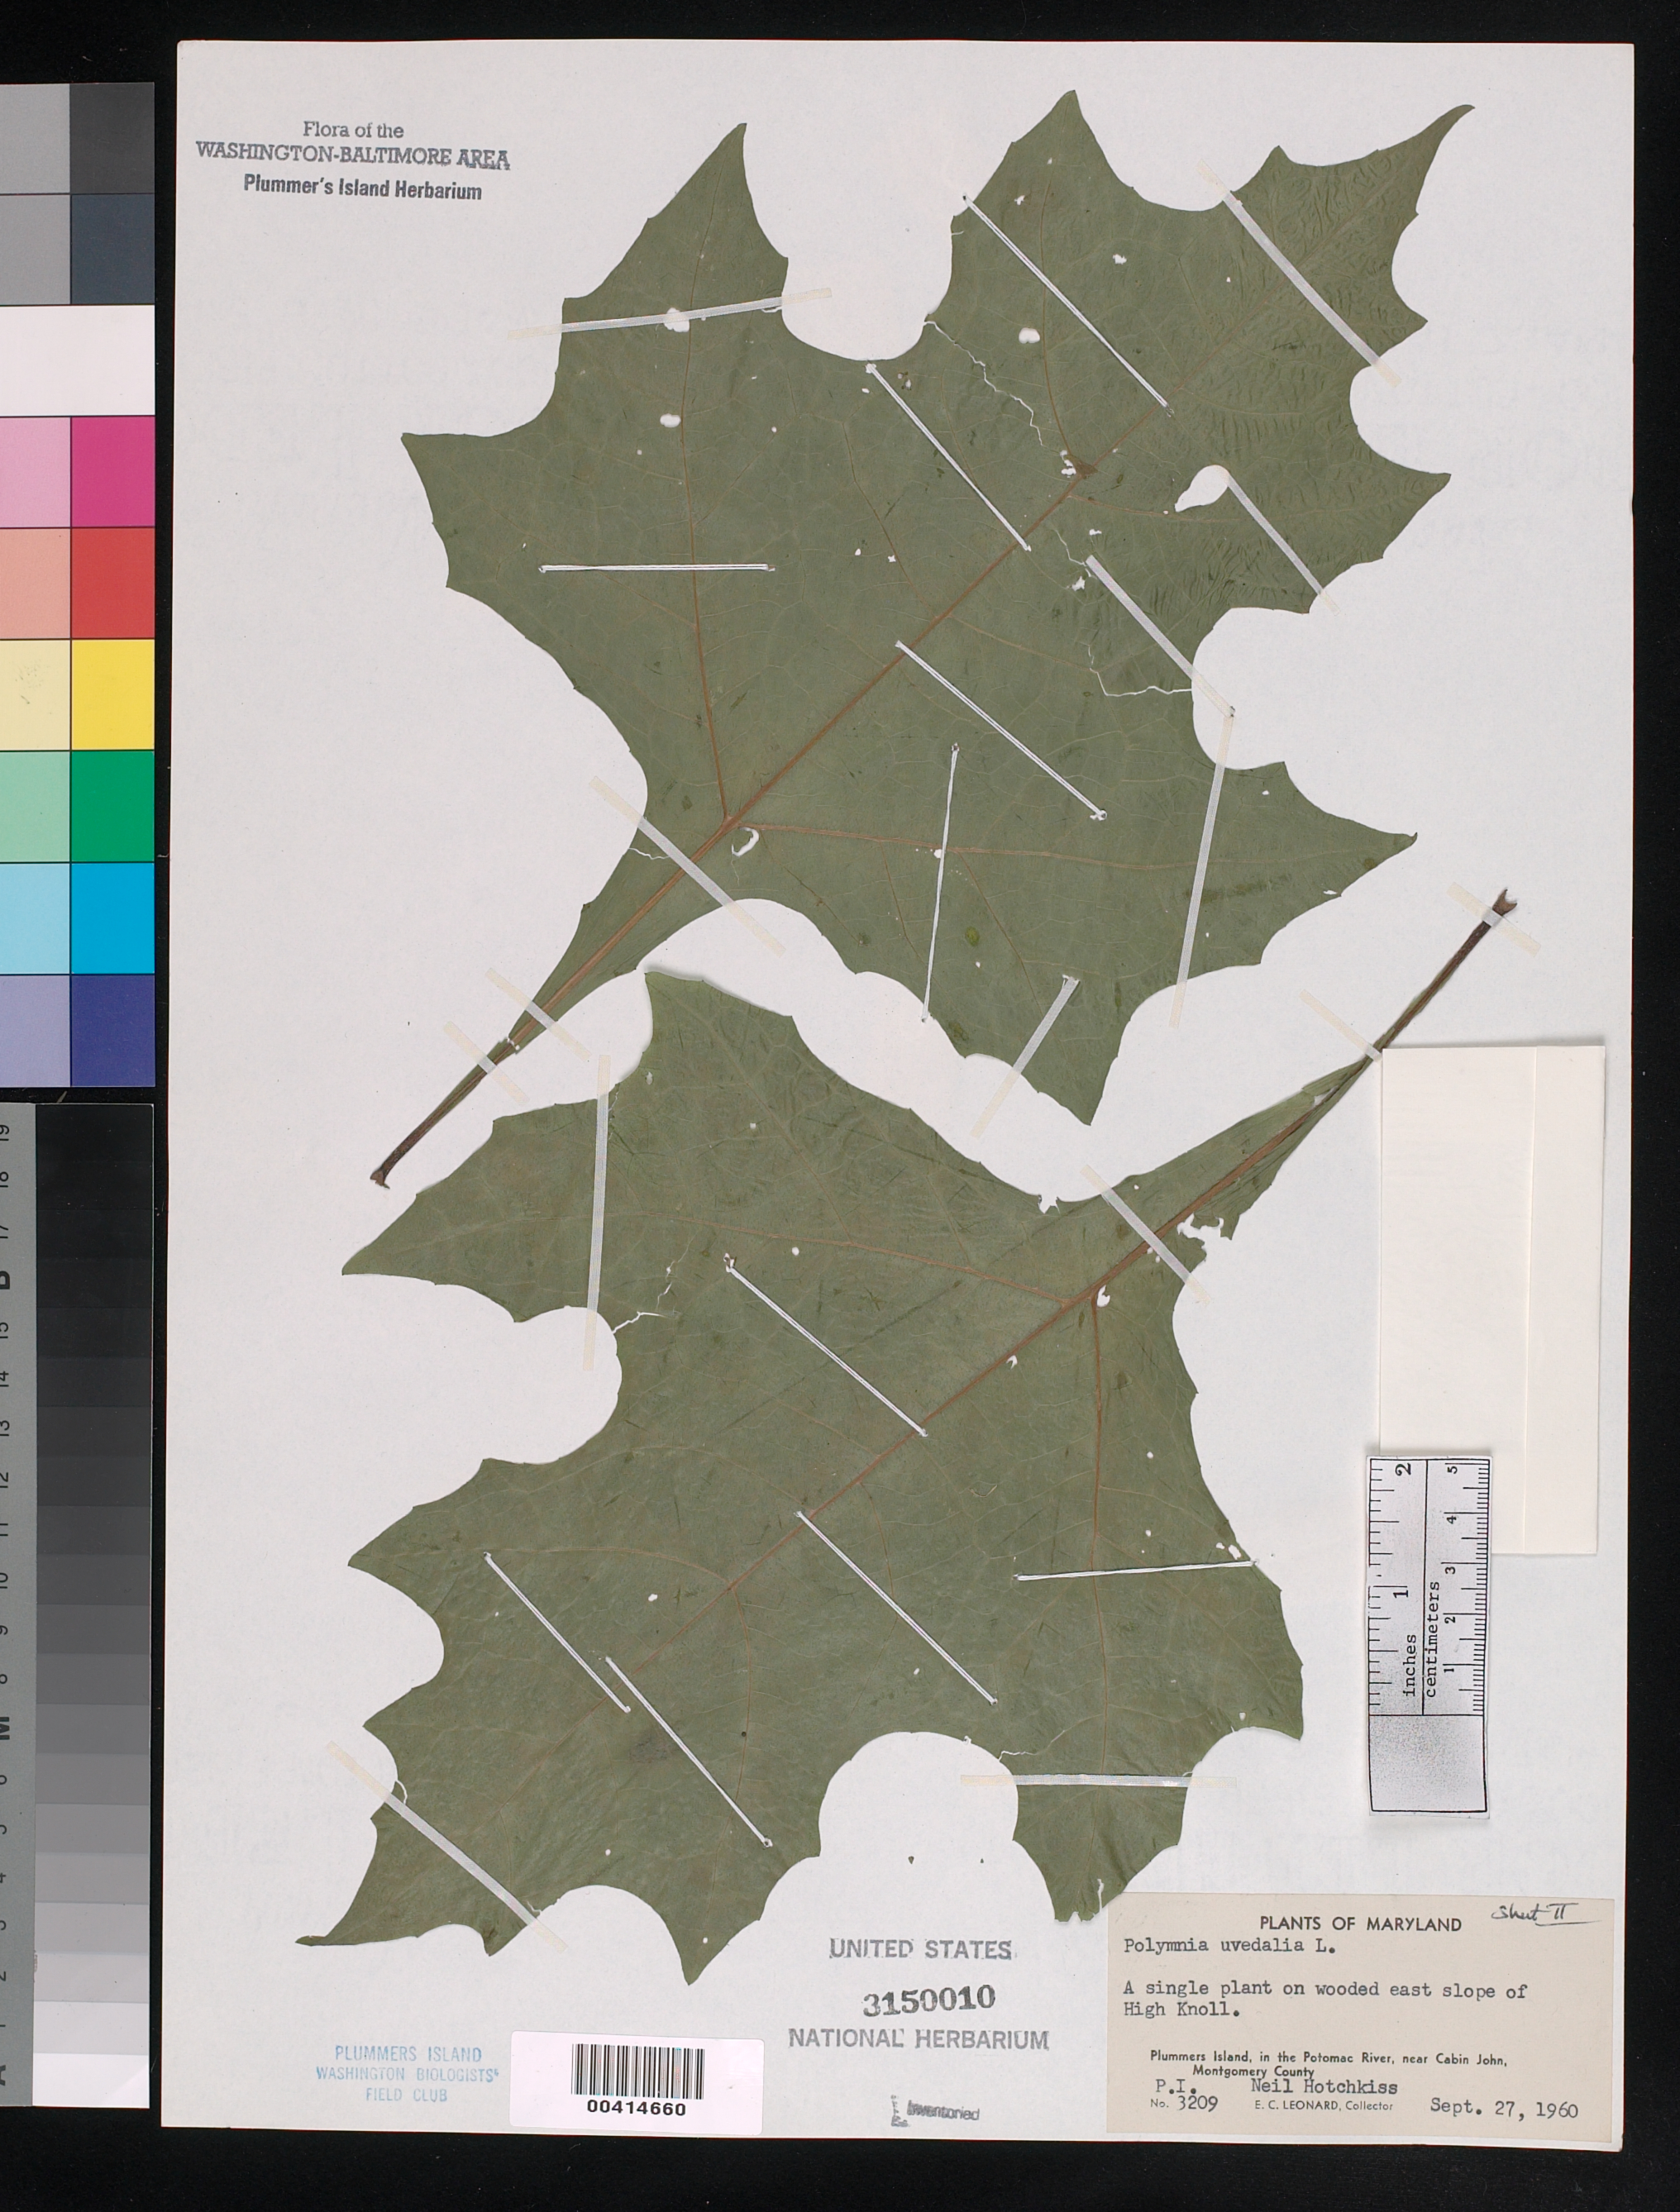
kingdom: Plantae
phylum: Tracheophyta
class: Magnoliopsida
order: Asterales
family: Asteraceae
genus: Smallanthus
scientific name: Smallanthus uvedalia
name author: (L.) Mack. ex Mack.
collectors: N. Hotchkiss & E. C. Leonard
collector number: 3209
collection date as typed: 27 Sep 1960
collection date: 1960-09-27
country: United States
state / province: Maryland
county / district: Montgomery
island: Plummers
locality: Plummer's Island, E slope of high knoll C. & O. Canal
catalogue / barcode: US 3150010